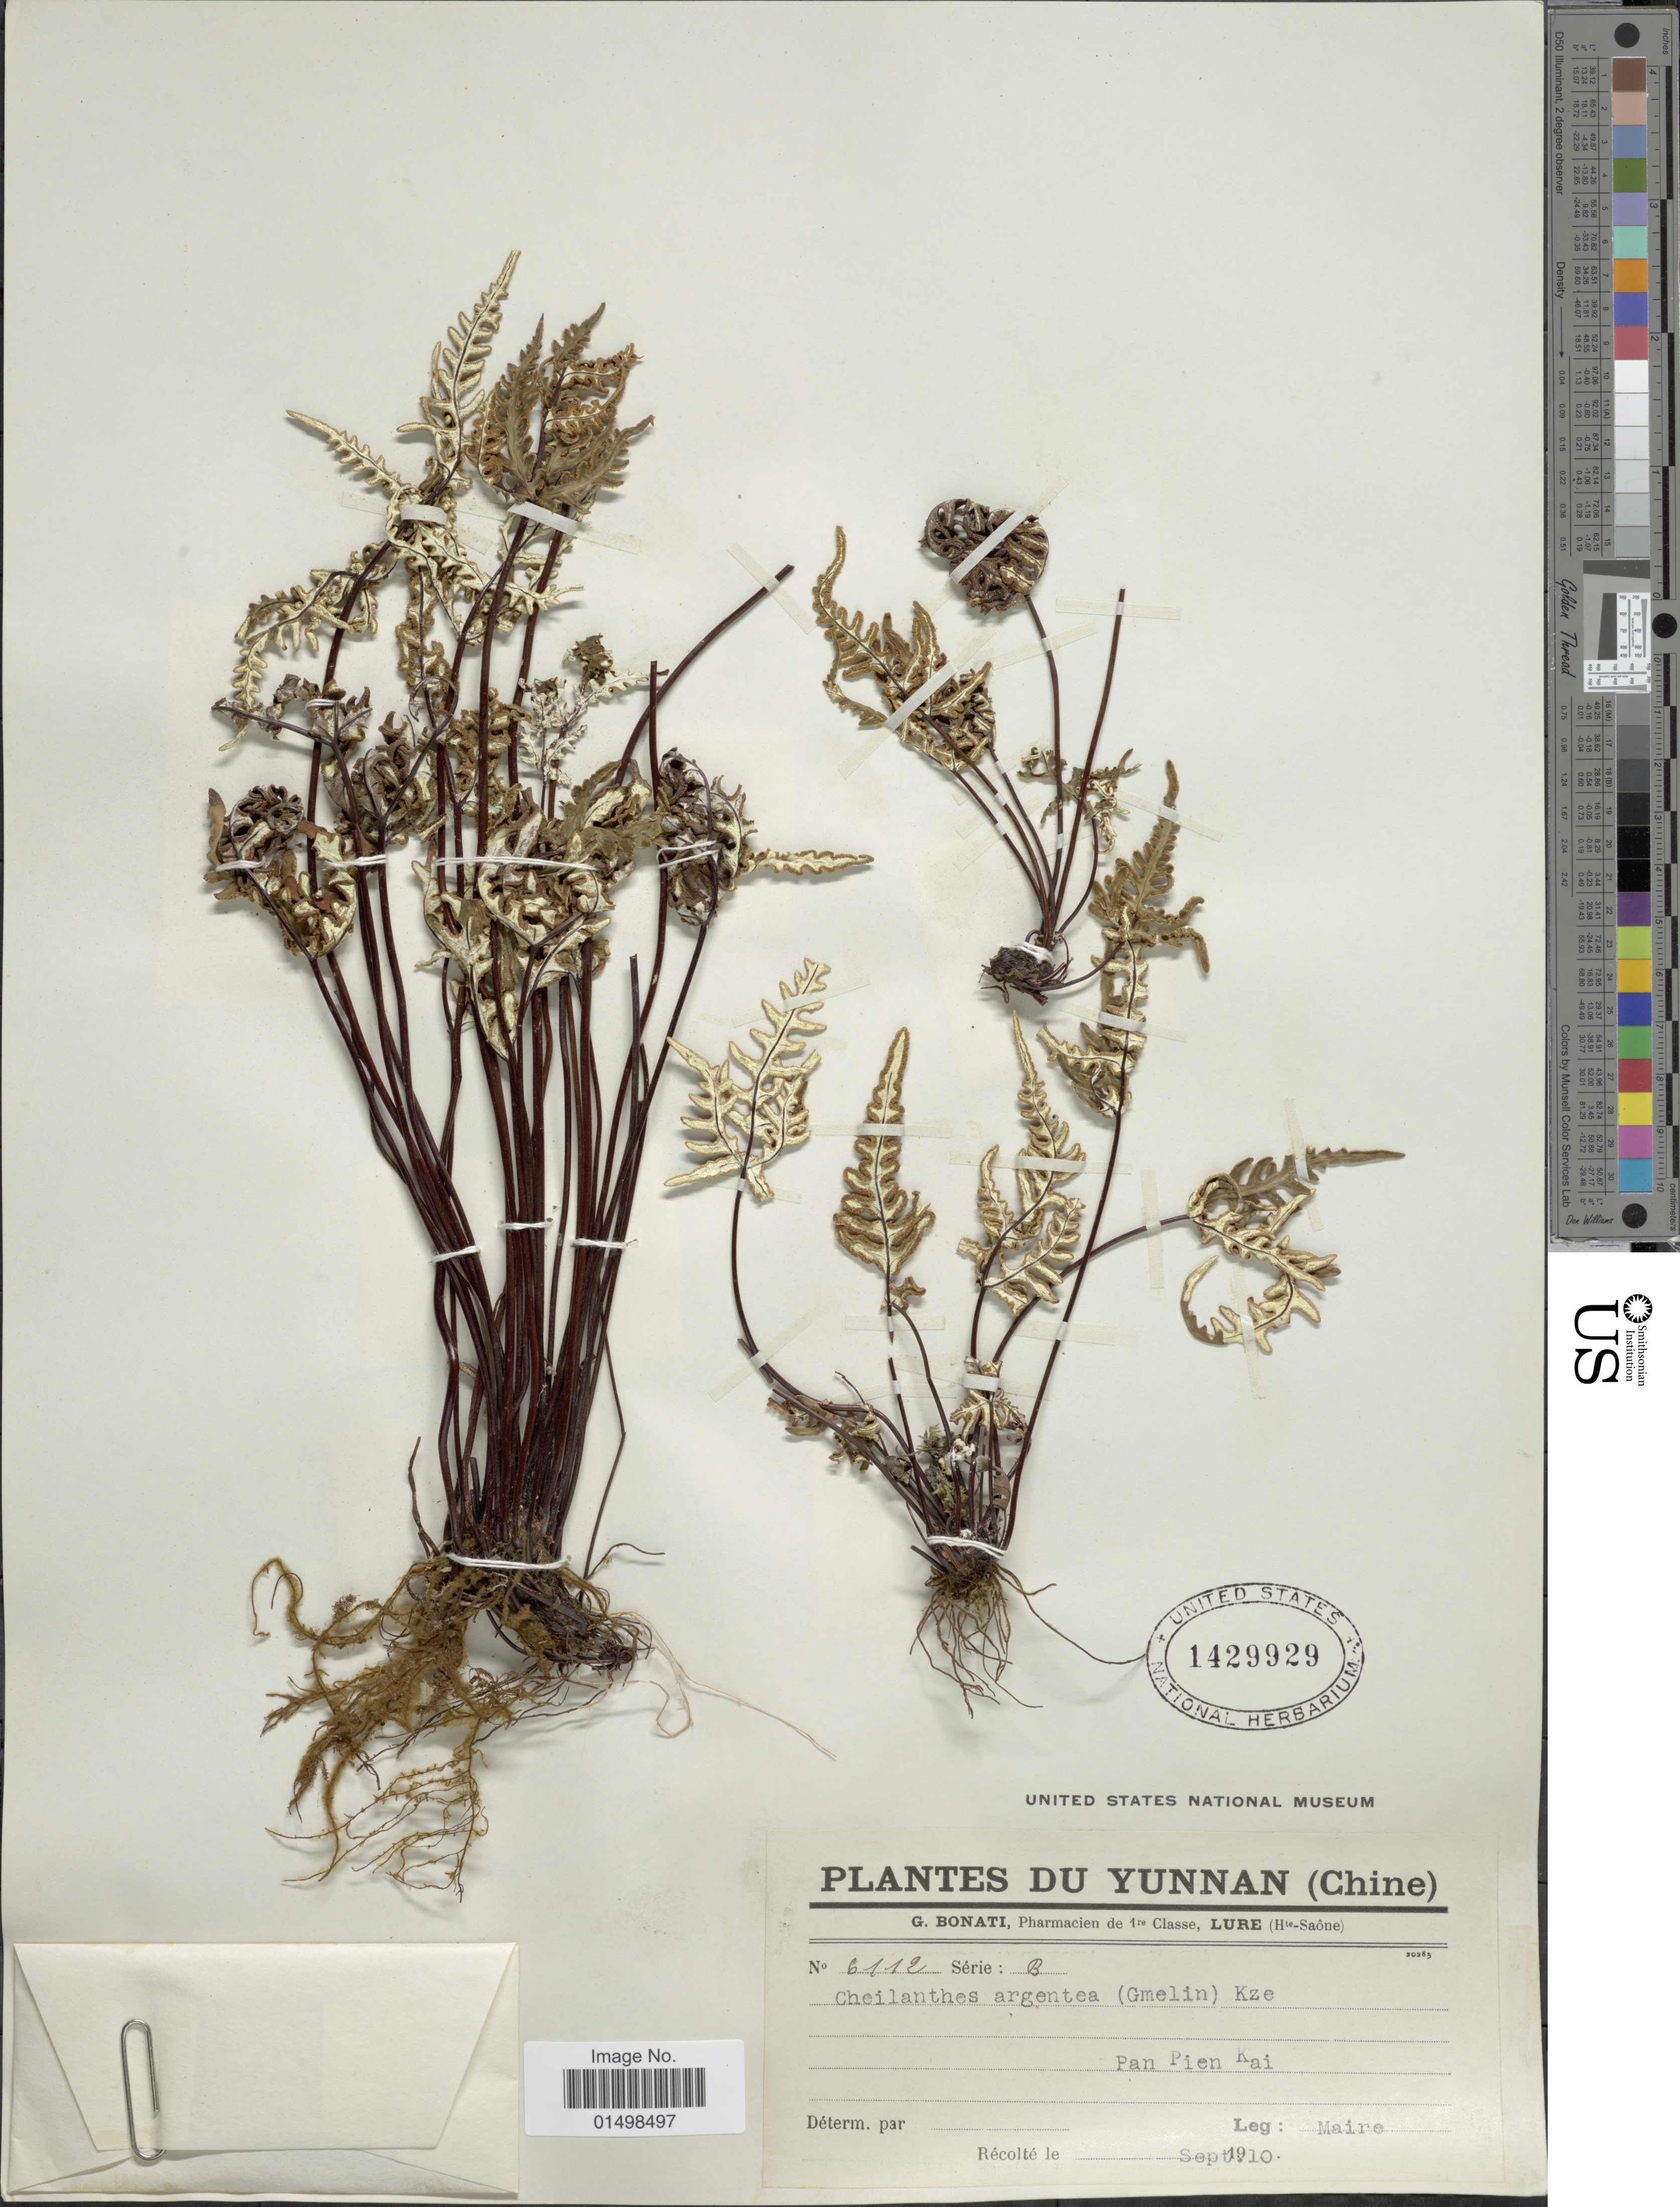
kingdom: Plantae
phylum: Tracheophyta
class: Polypodiopsida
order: Polypodiales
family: Pteridaceae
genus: Aleuritopteris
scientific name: Aleuritopteris argentea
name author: (S.G. Gmel.) Fée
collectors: Maire, --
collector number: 6112B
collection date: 1910-09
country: China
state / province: Yunnan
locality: Plants du Yunnan (Chine). Pan Pien Kai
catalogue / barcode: US 1429929